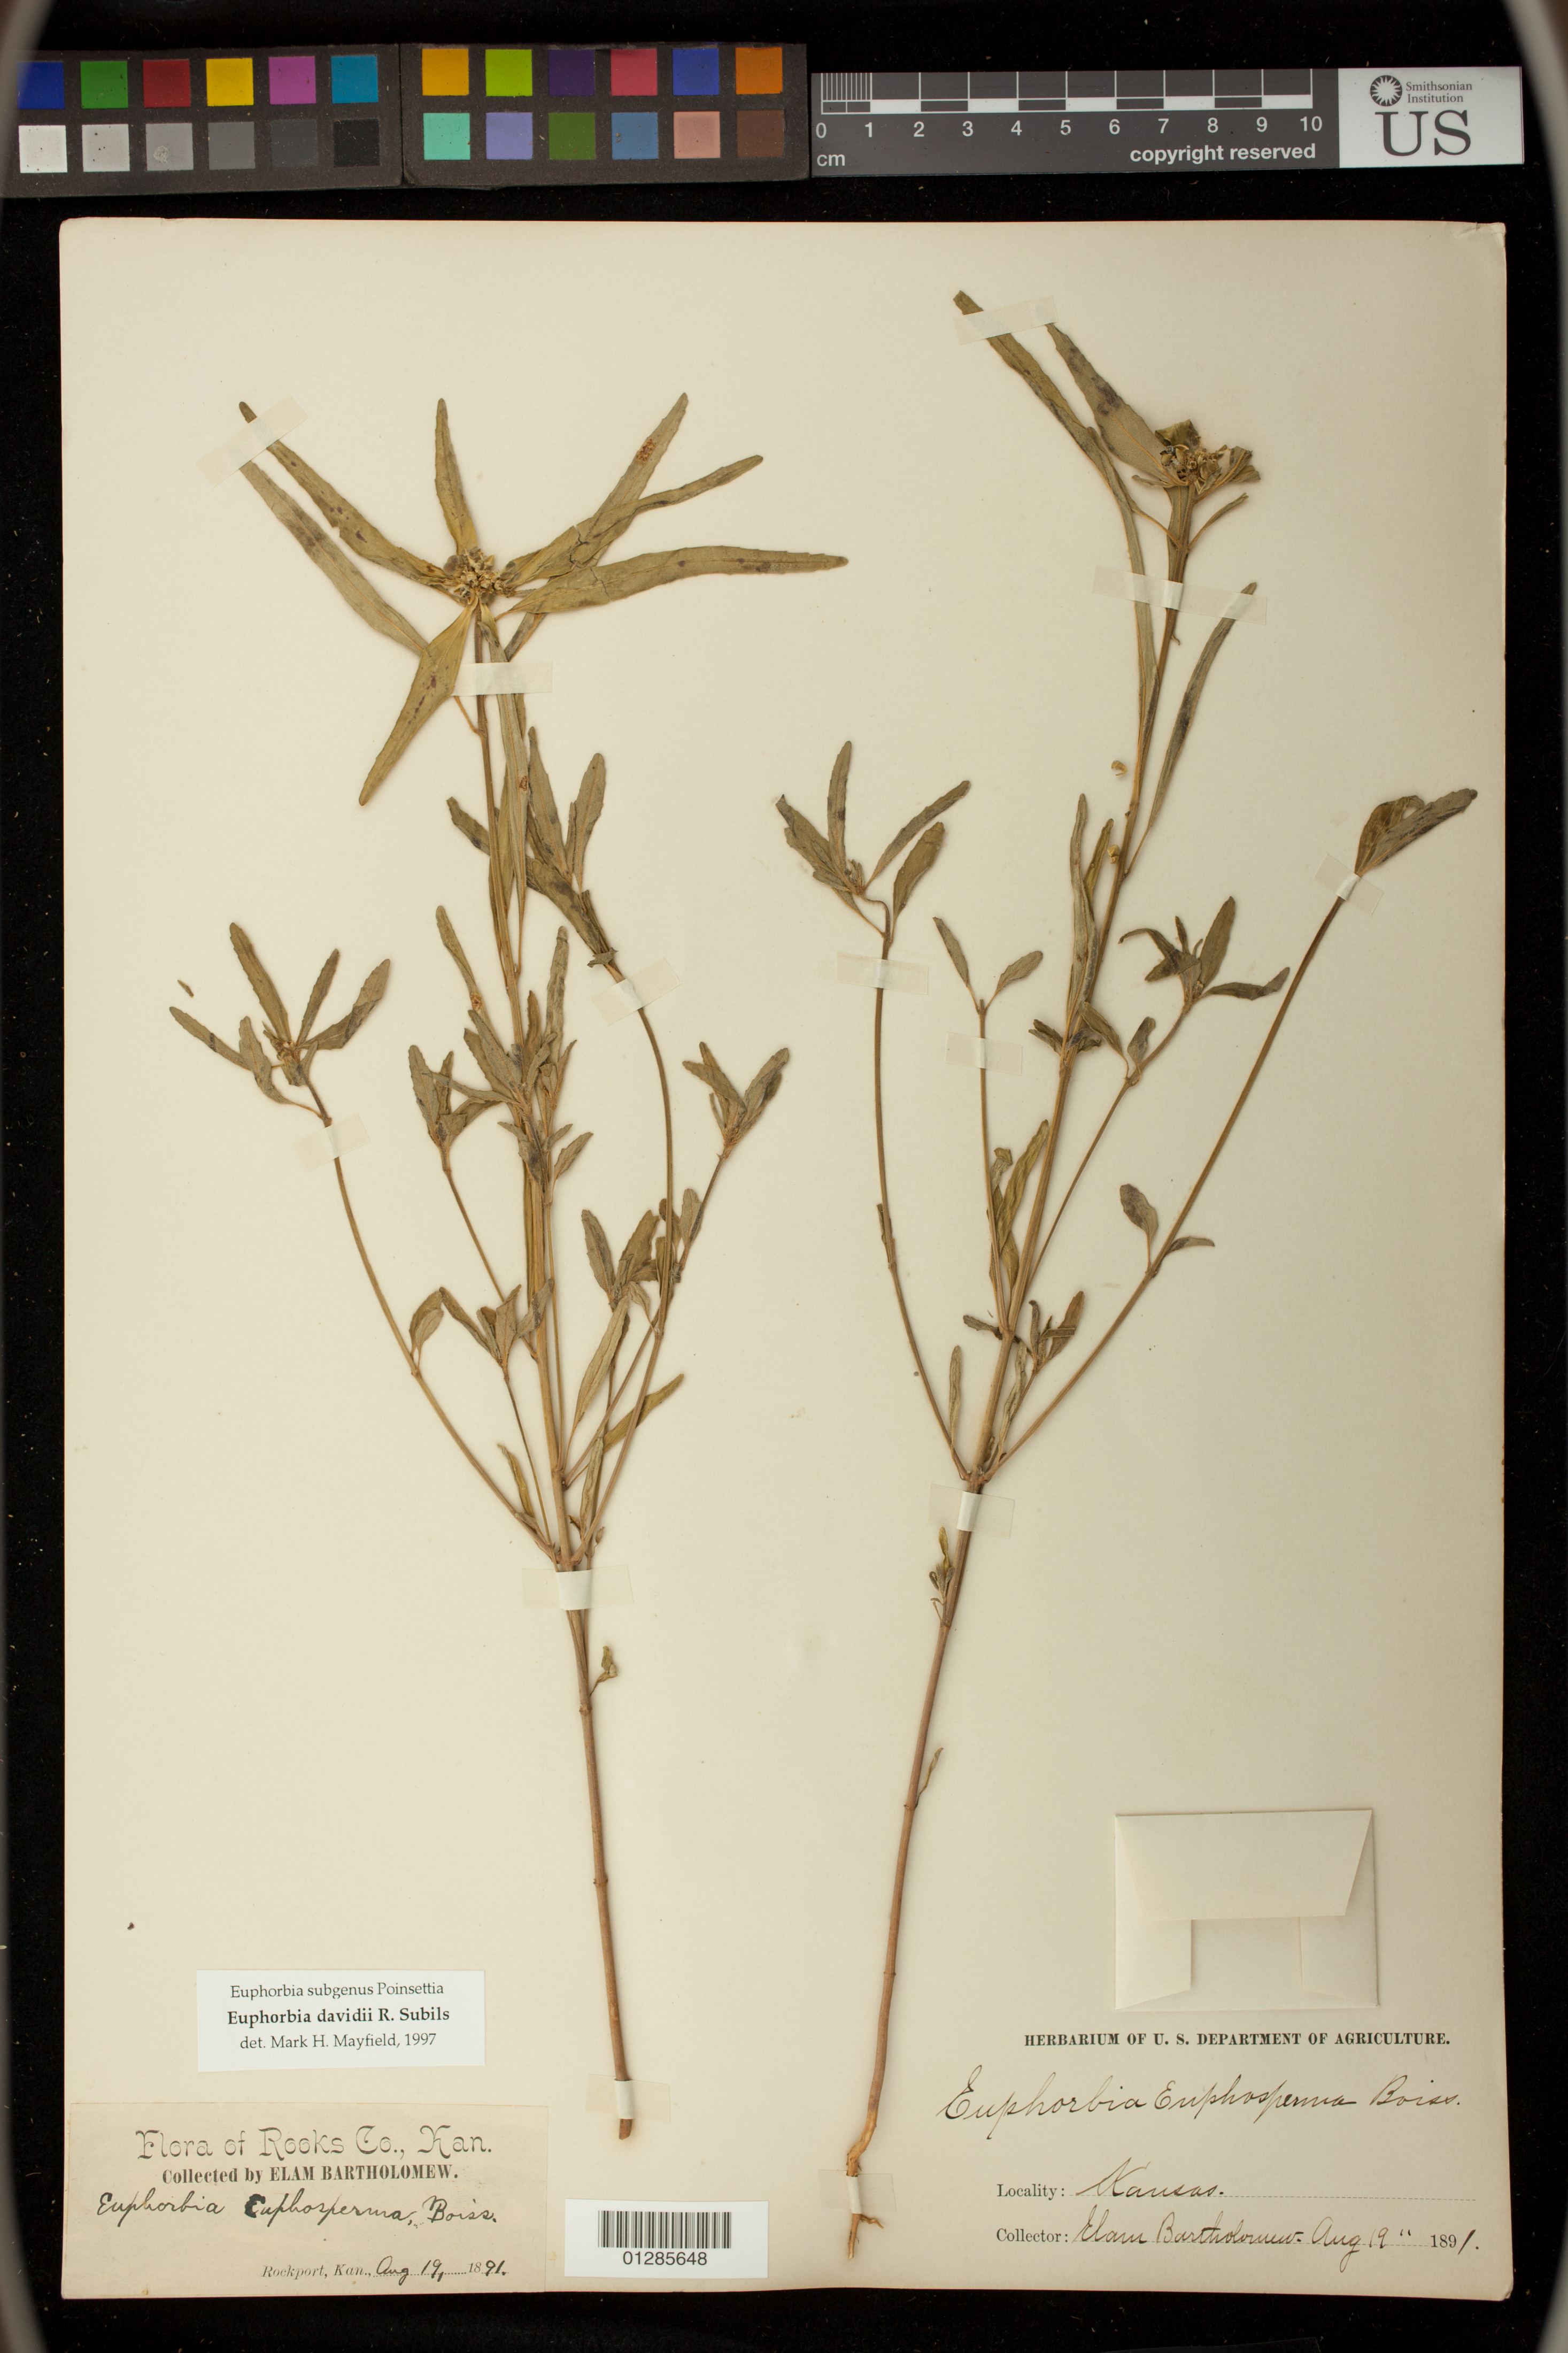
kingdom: Plantae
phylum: Tracheophyta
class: Magnoliopsida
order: Malpighiales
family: Euphorbiaceae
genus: Euphorbia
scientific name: Euphorbia davidii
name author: Subils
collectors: E. Bartholomew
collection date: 1891-08-19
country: United States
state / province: Kansas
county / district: Rocks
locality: Rockport